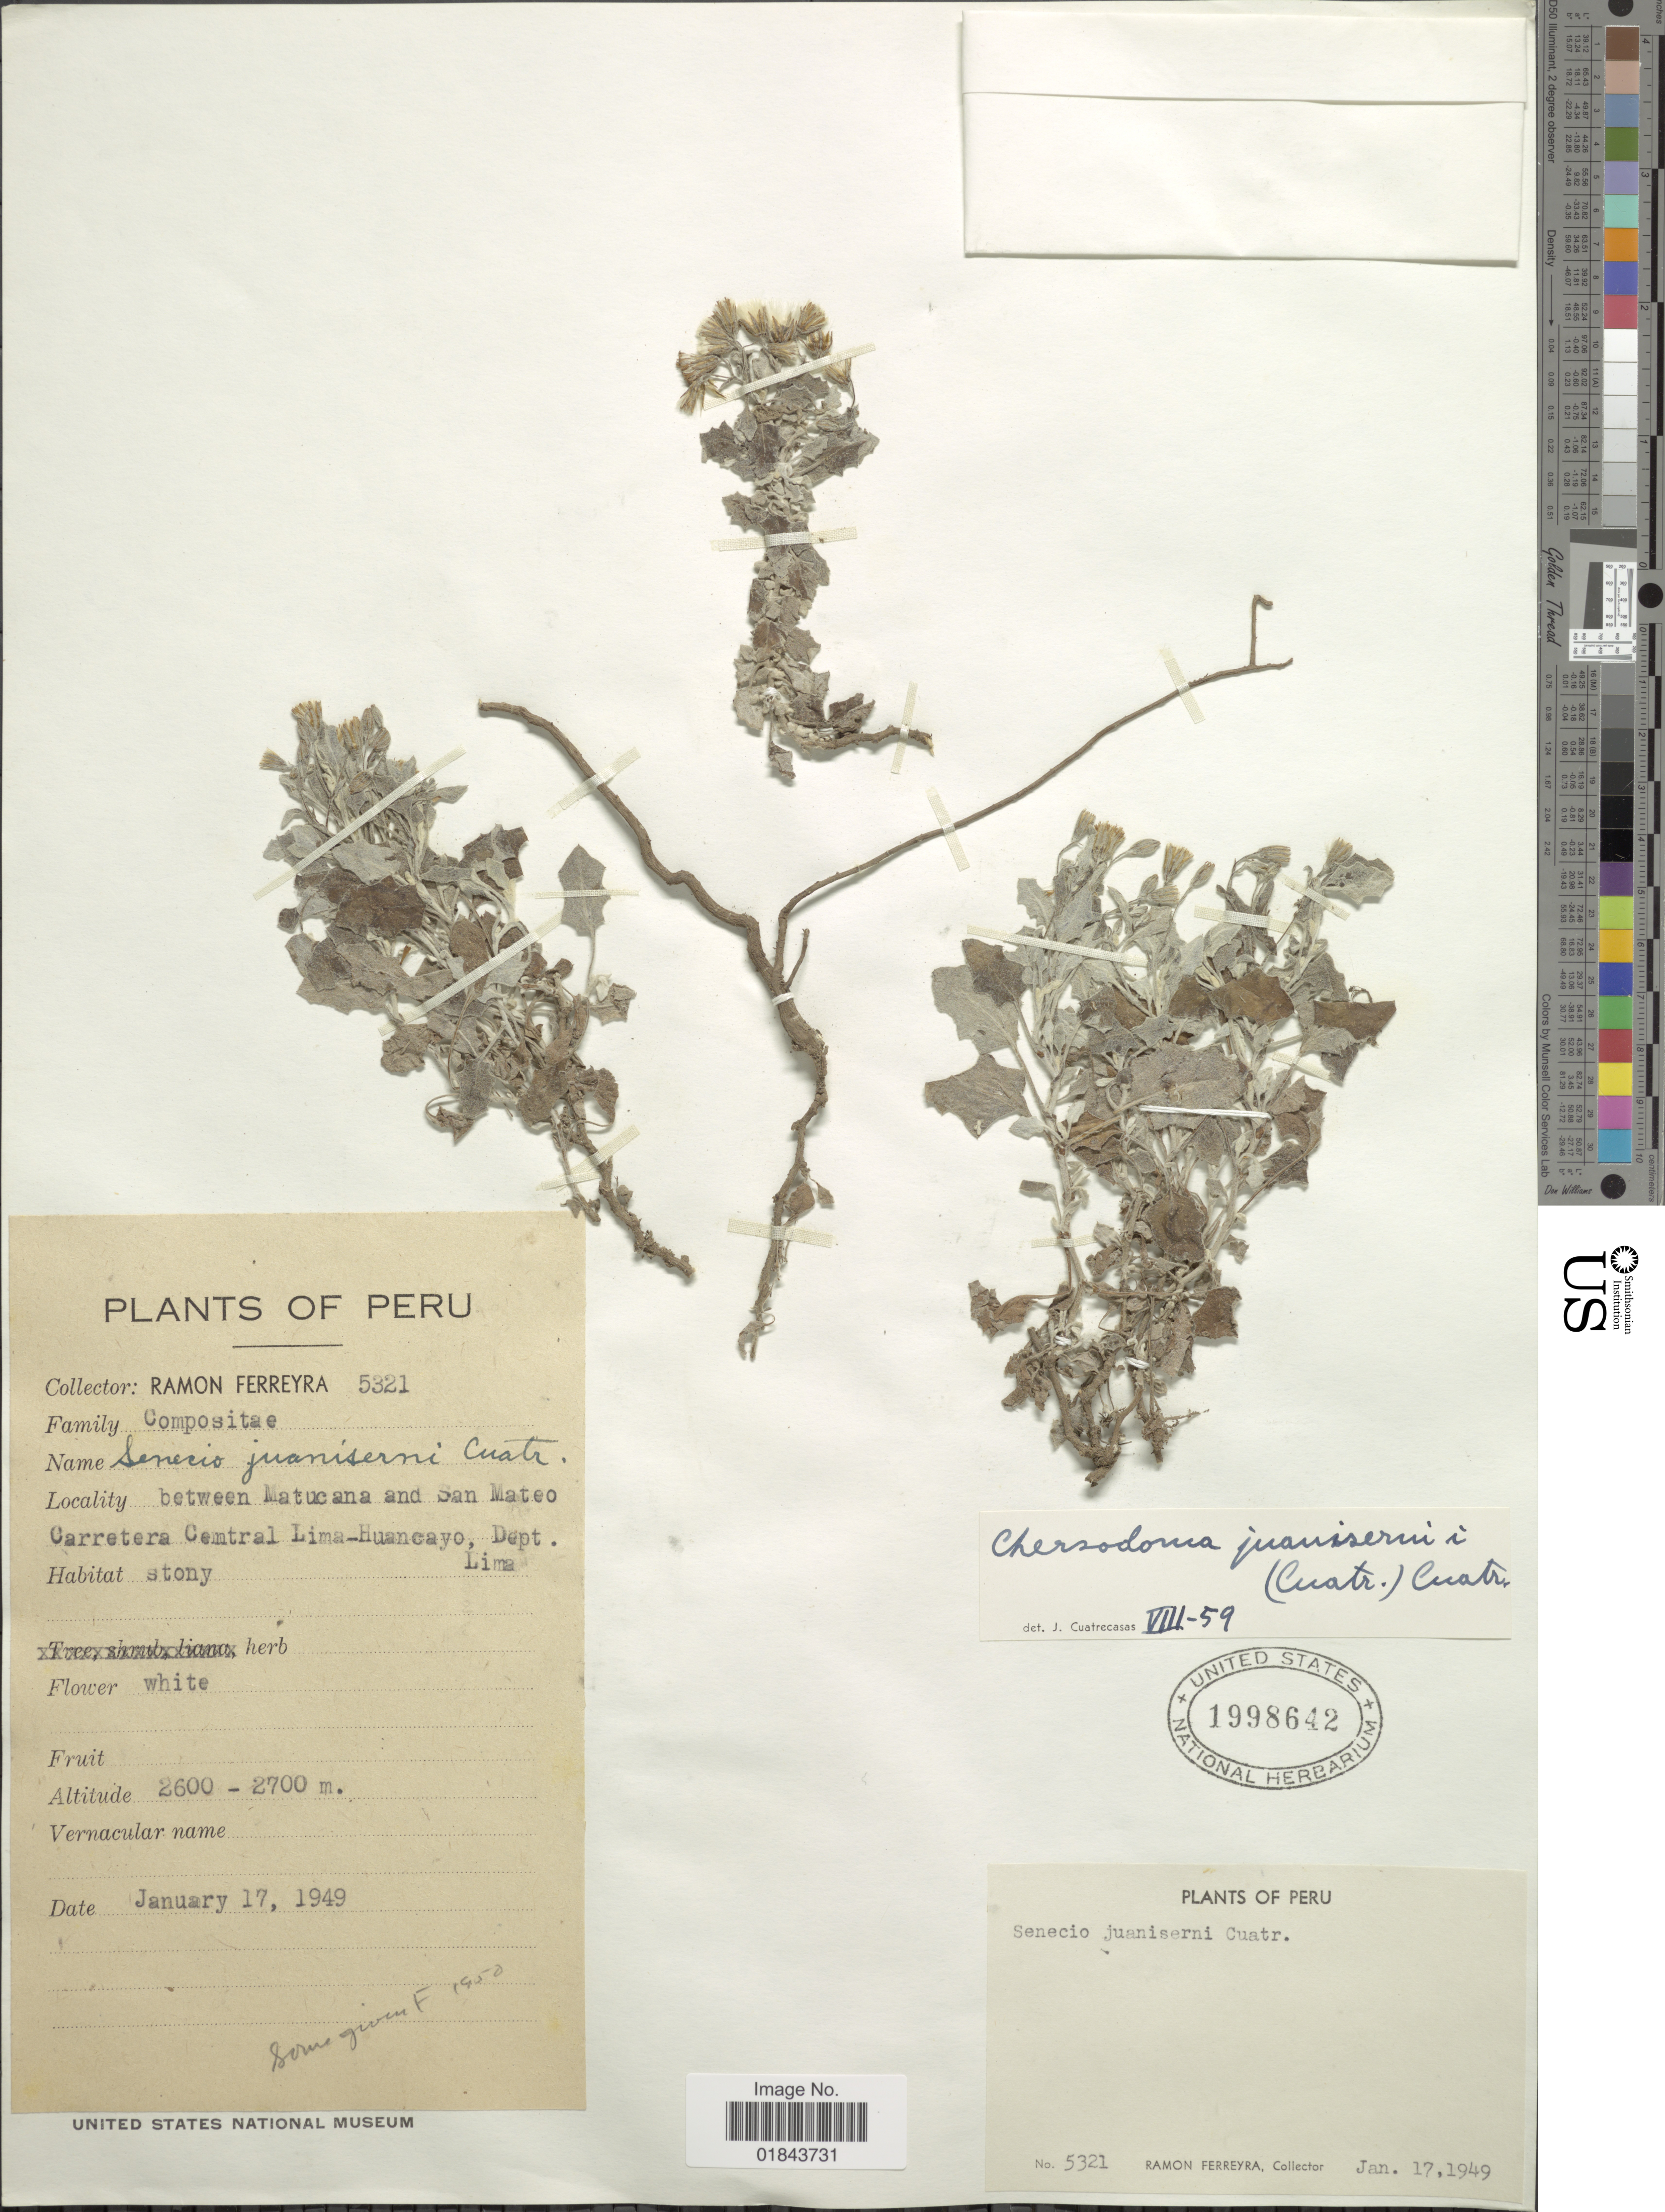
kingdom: Plantae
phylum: Tracheophyta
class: Magnoliopsida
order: Asterales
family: Asteraceae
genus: Chersodoma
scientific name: Chersodoma juanisernii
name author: (Cuatrec.) Cuatrec.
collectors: R. A. Ferreyra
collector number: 5321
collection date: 1949-01-17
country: Peru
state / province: Lima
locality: Between Matucana and San Mateo. Carretera Central Lima-Huancayo, Dept. Lima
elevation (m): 2600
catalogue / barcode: US 1998642